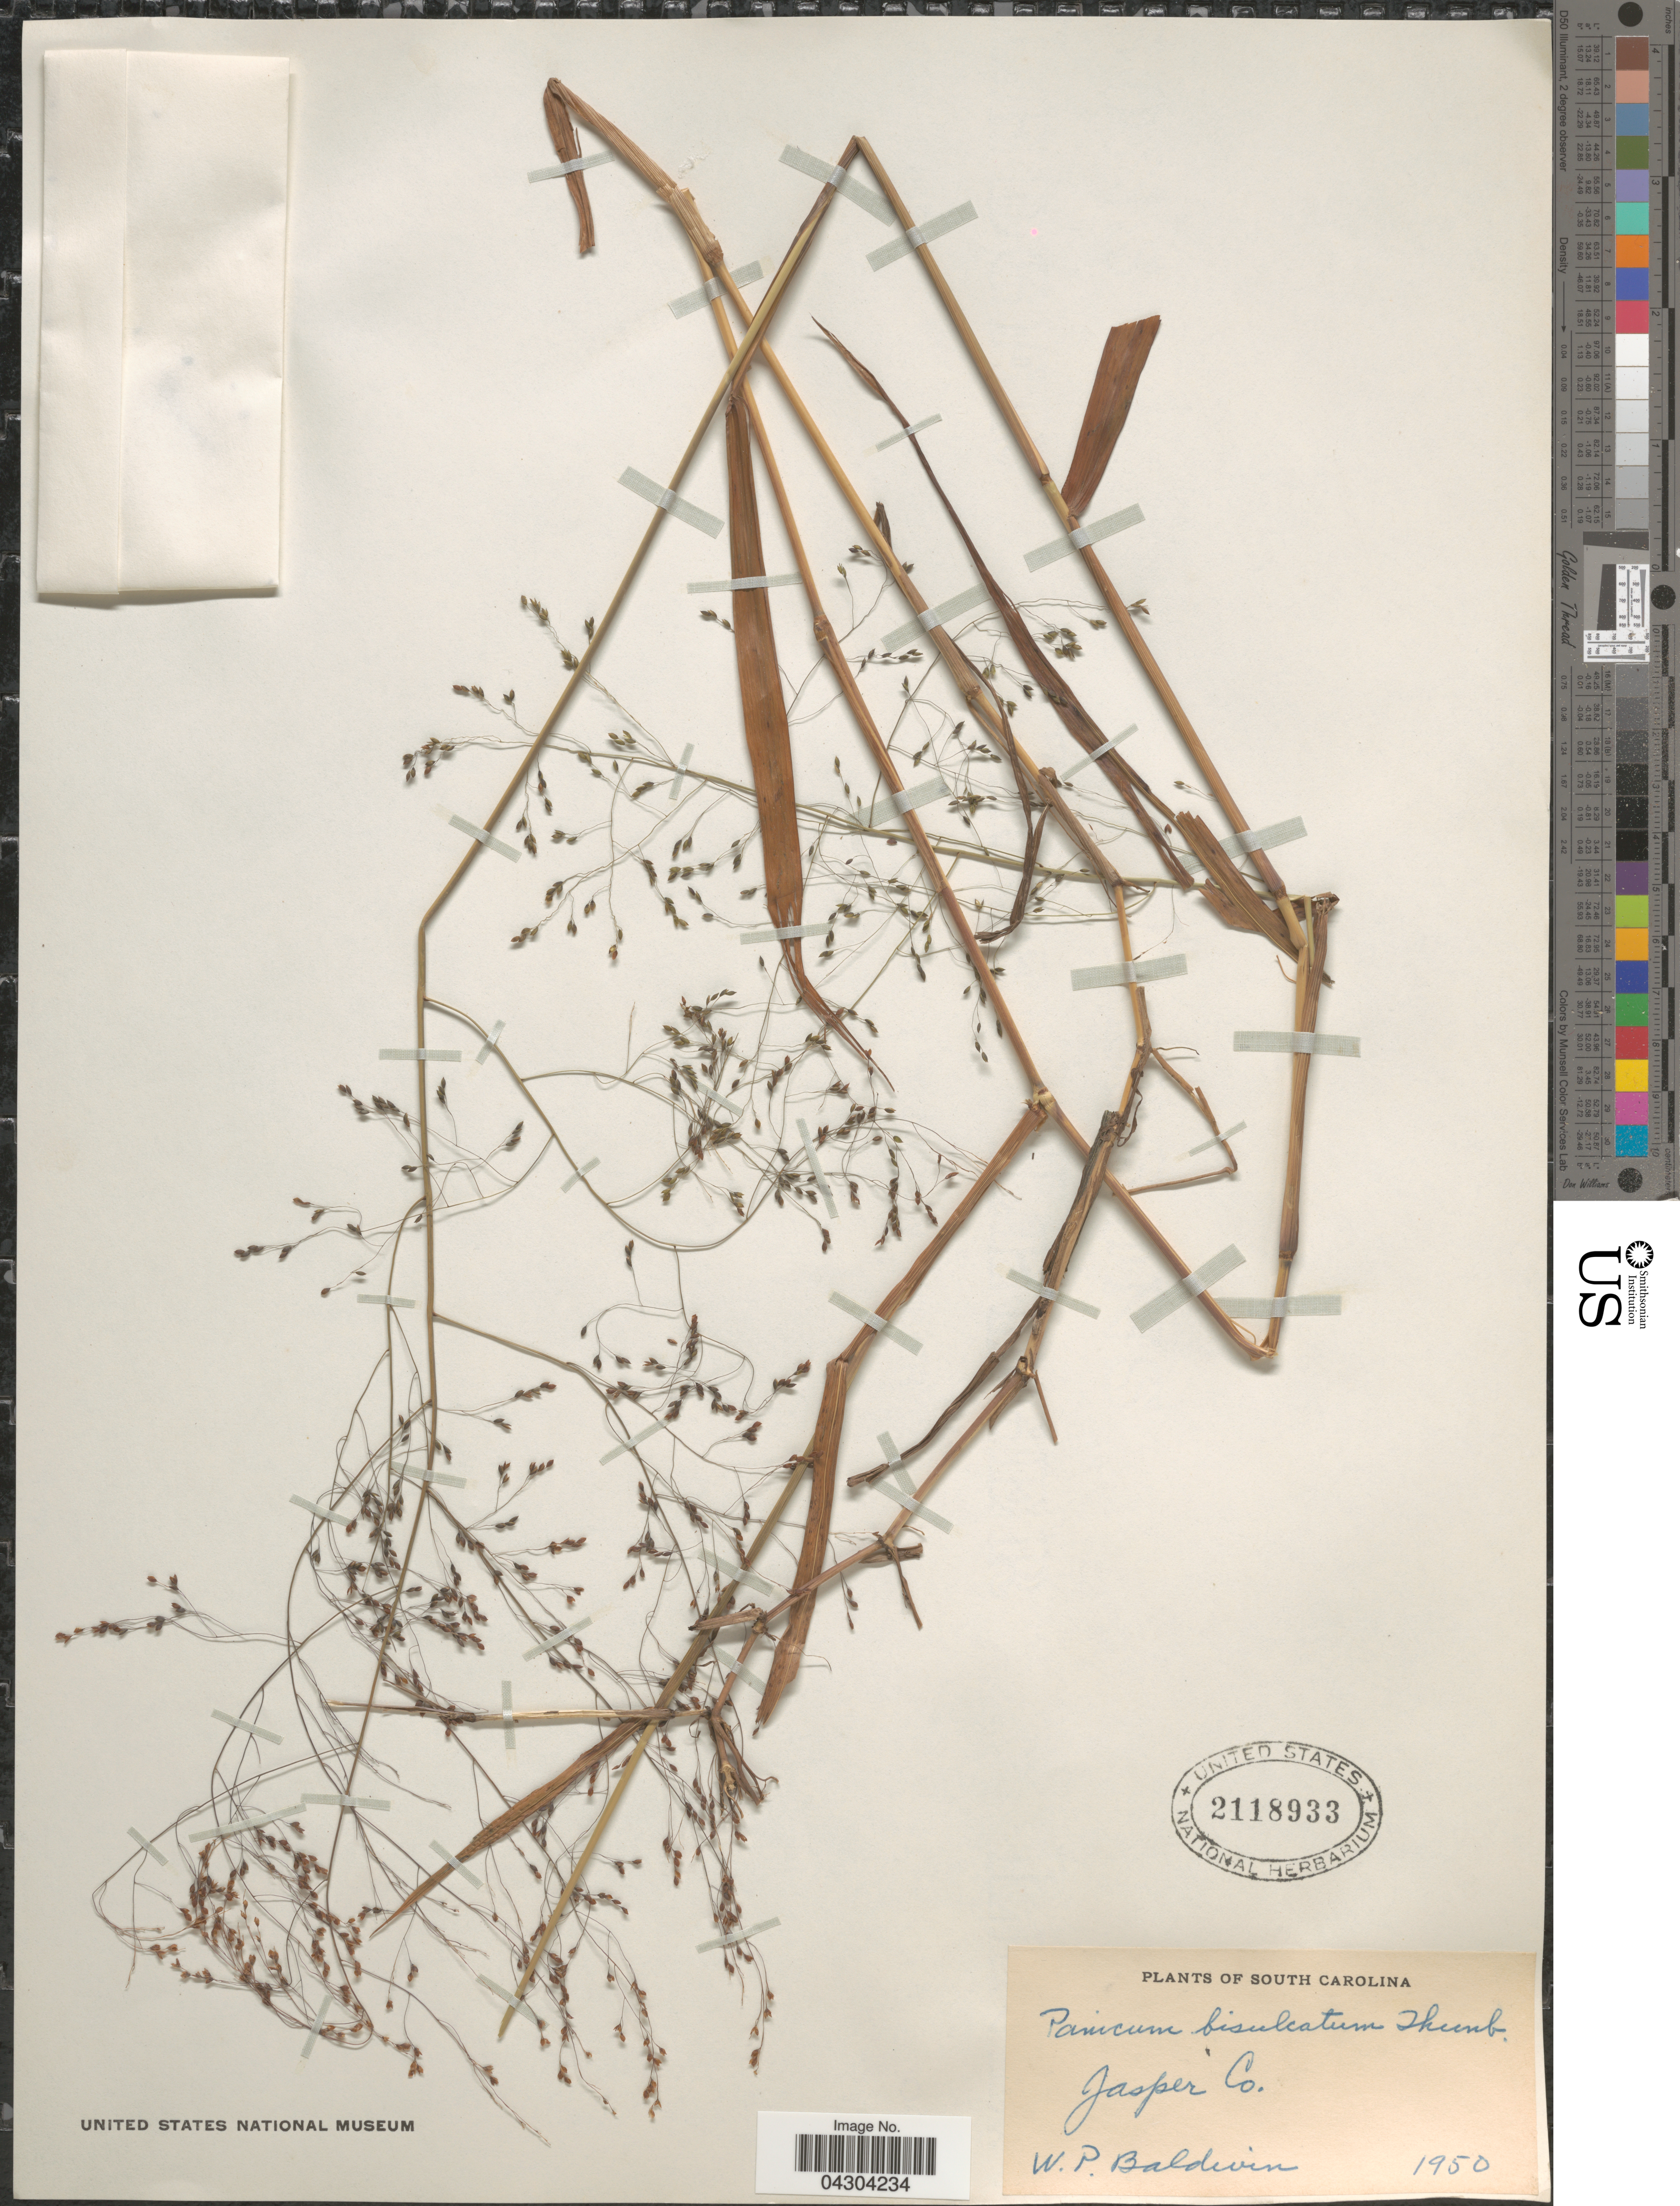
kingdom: Plantae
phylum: Tracheophyta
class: Liliopsida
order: Poales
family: Poaceae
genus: Panicum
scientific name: Panicum bisulcatum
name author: Thunb.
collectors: W. Baldwin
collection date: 1950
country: United States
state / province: South Carolina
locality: Jasper Co.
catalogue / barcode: US 2118933